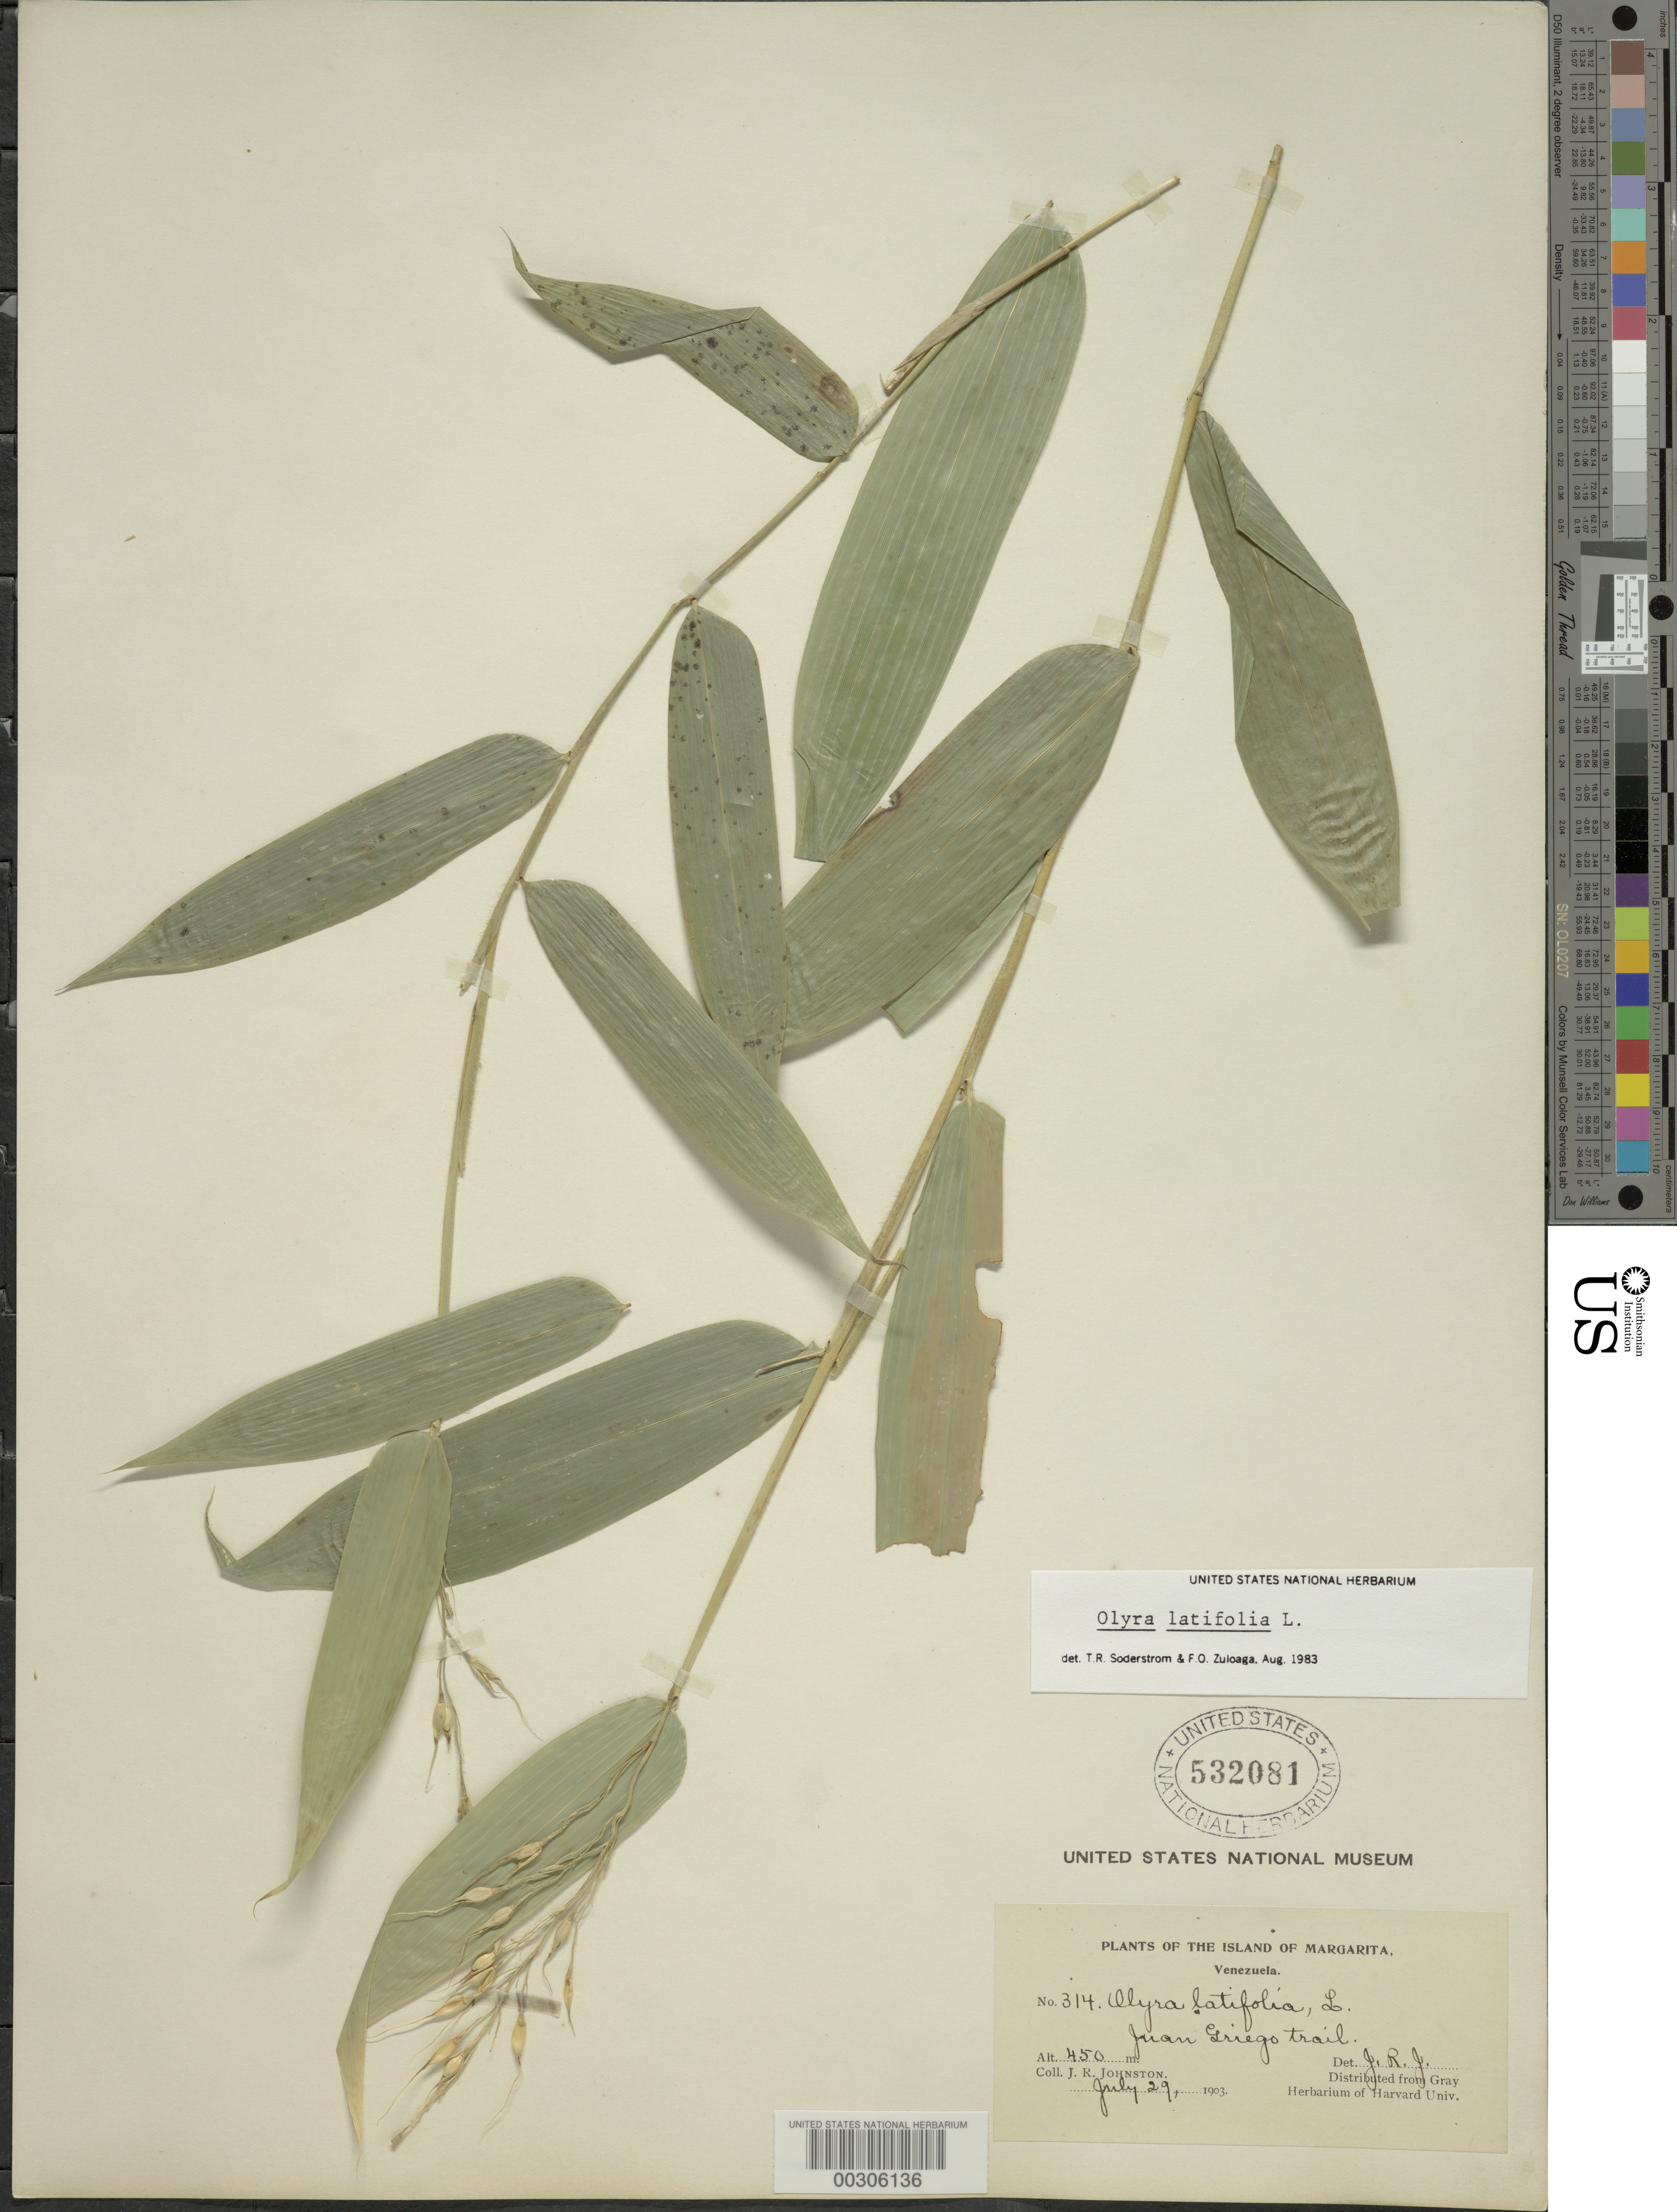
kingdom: Plantae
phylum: Tracheophyta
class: Liliopsida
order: Poales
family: Poaceae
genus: Olyra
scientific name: Olyra latifolia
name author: L.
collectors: J. Johnston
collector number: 314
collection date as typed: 29 Jul 1903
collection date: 1903-07-29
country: Venezuela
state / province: Nueva Esparta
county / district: Margarita I.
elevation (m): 450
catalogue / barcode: US 532081